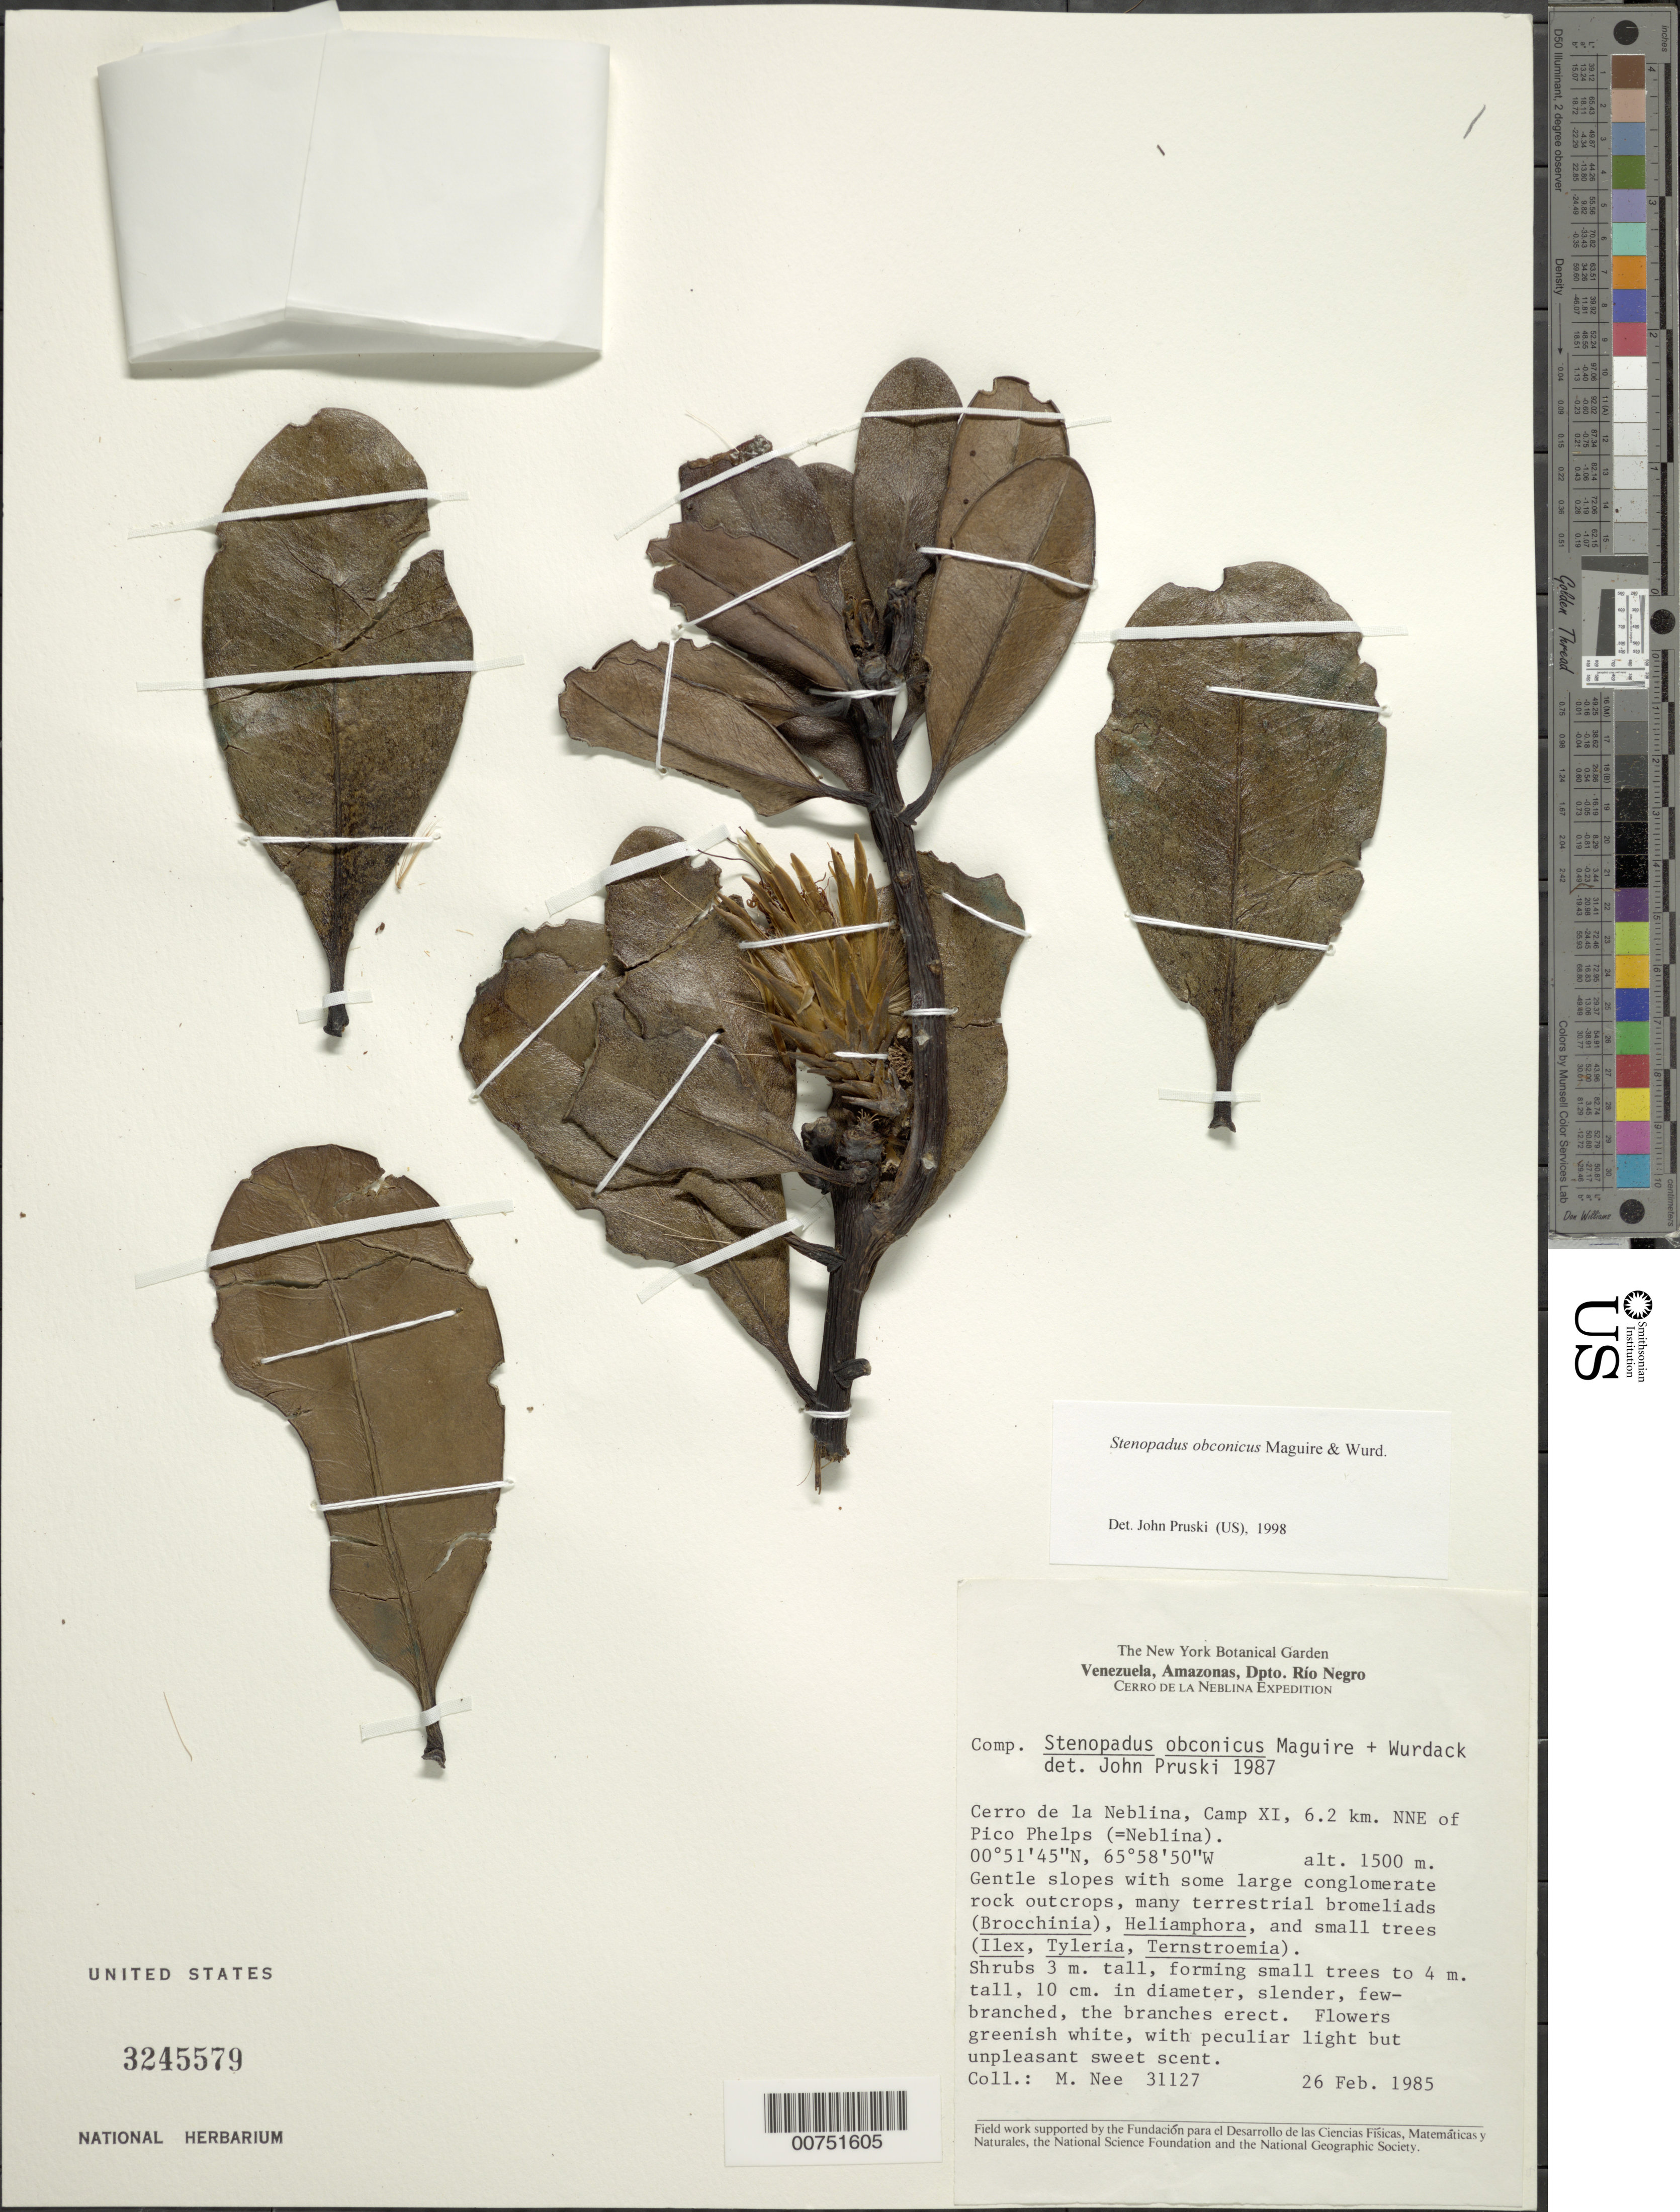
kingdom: Plantae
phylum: Tracheophyta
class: Magnoliopsida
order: Asterales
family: Asteraceae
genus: Stenopadus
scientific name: Stenopadus obconicus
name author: Maguire & Wurdack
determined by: Pruski, J. F.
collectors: M. Nee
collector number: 31127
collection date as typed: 26-Feb-85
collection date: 1985-02-26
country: Venezuela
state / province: Amazonas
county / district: Río Negro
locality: Cerro de la Neblina, Camp XI, 6.2 km NNE of Pico Phelps (=Neblina)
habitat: Gentle slopes with some large conglomerate rock outcrops, many terrestrial bromeliads, and small trees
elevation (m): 1500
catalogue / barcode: US 3245579